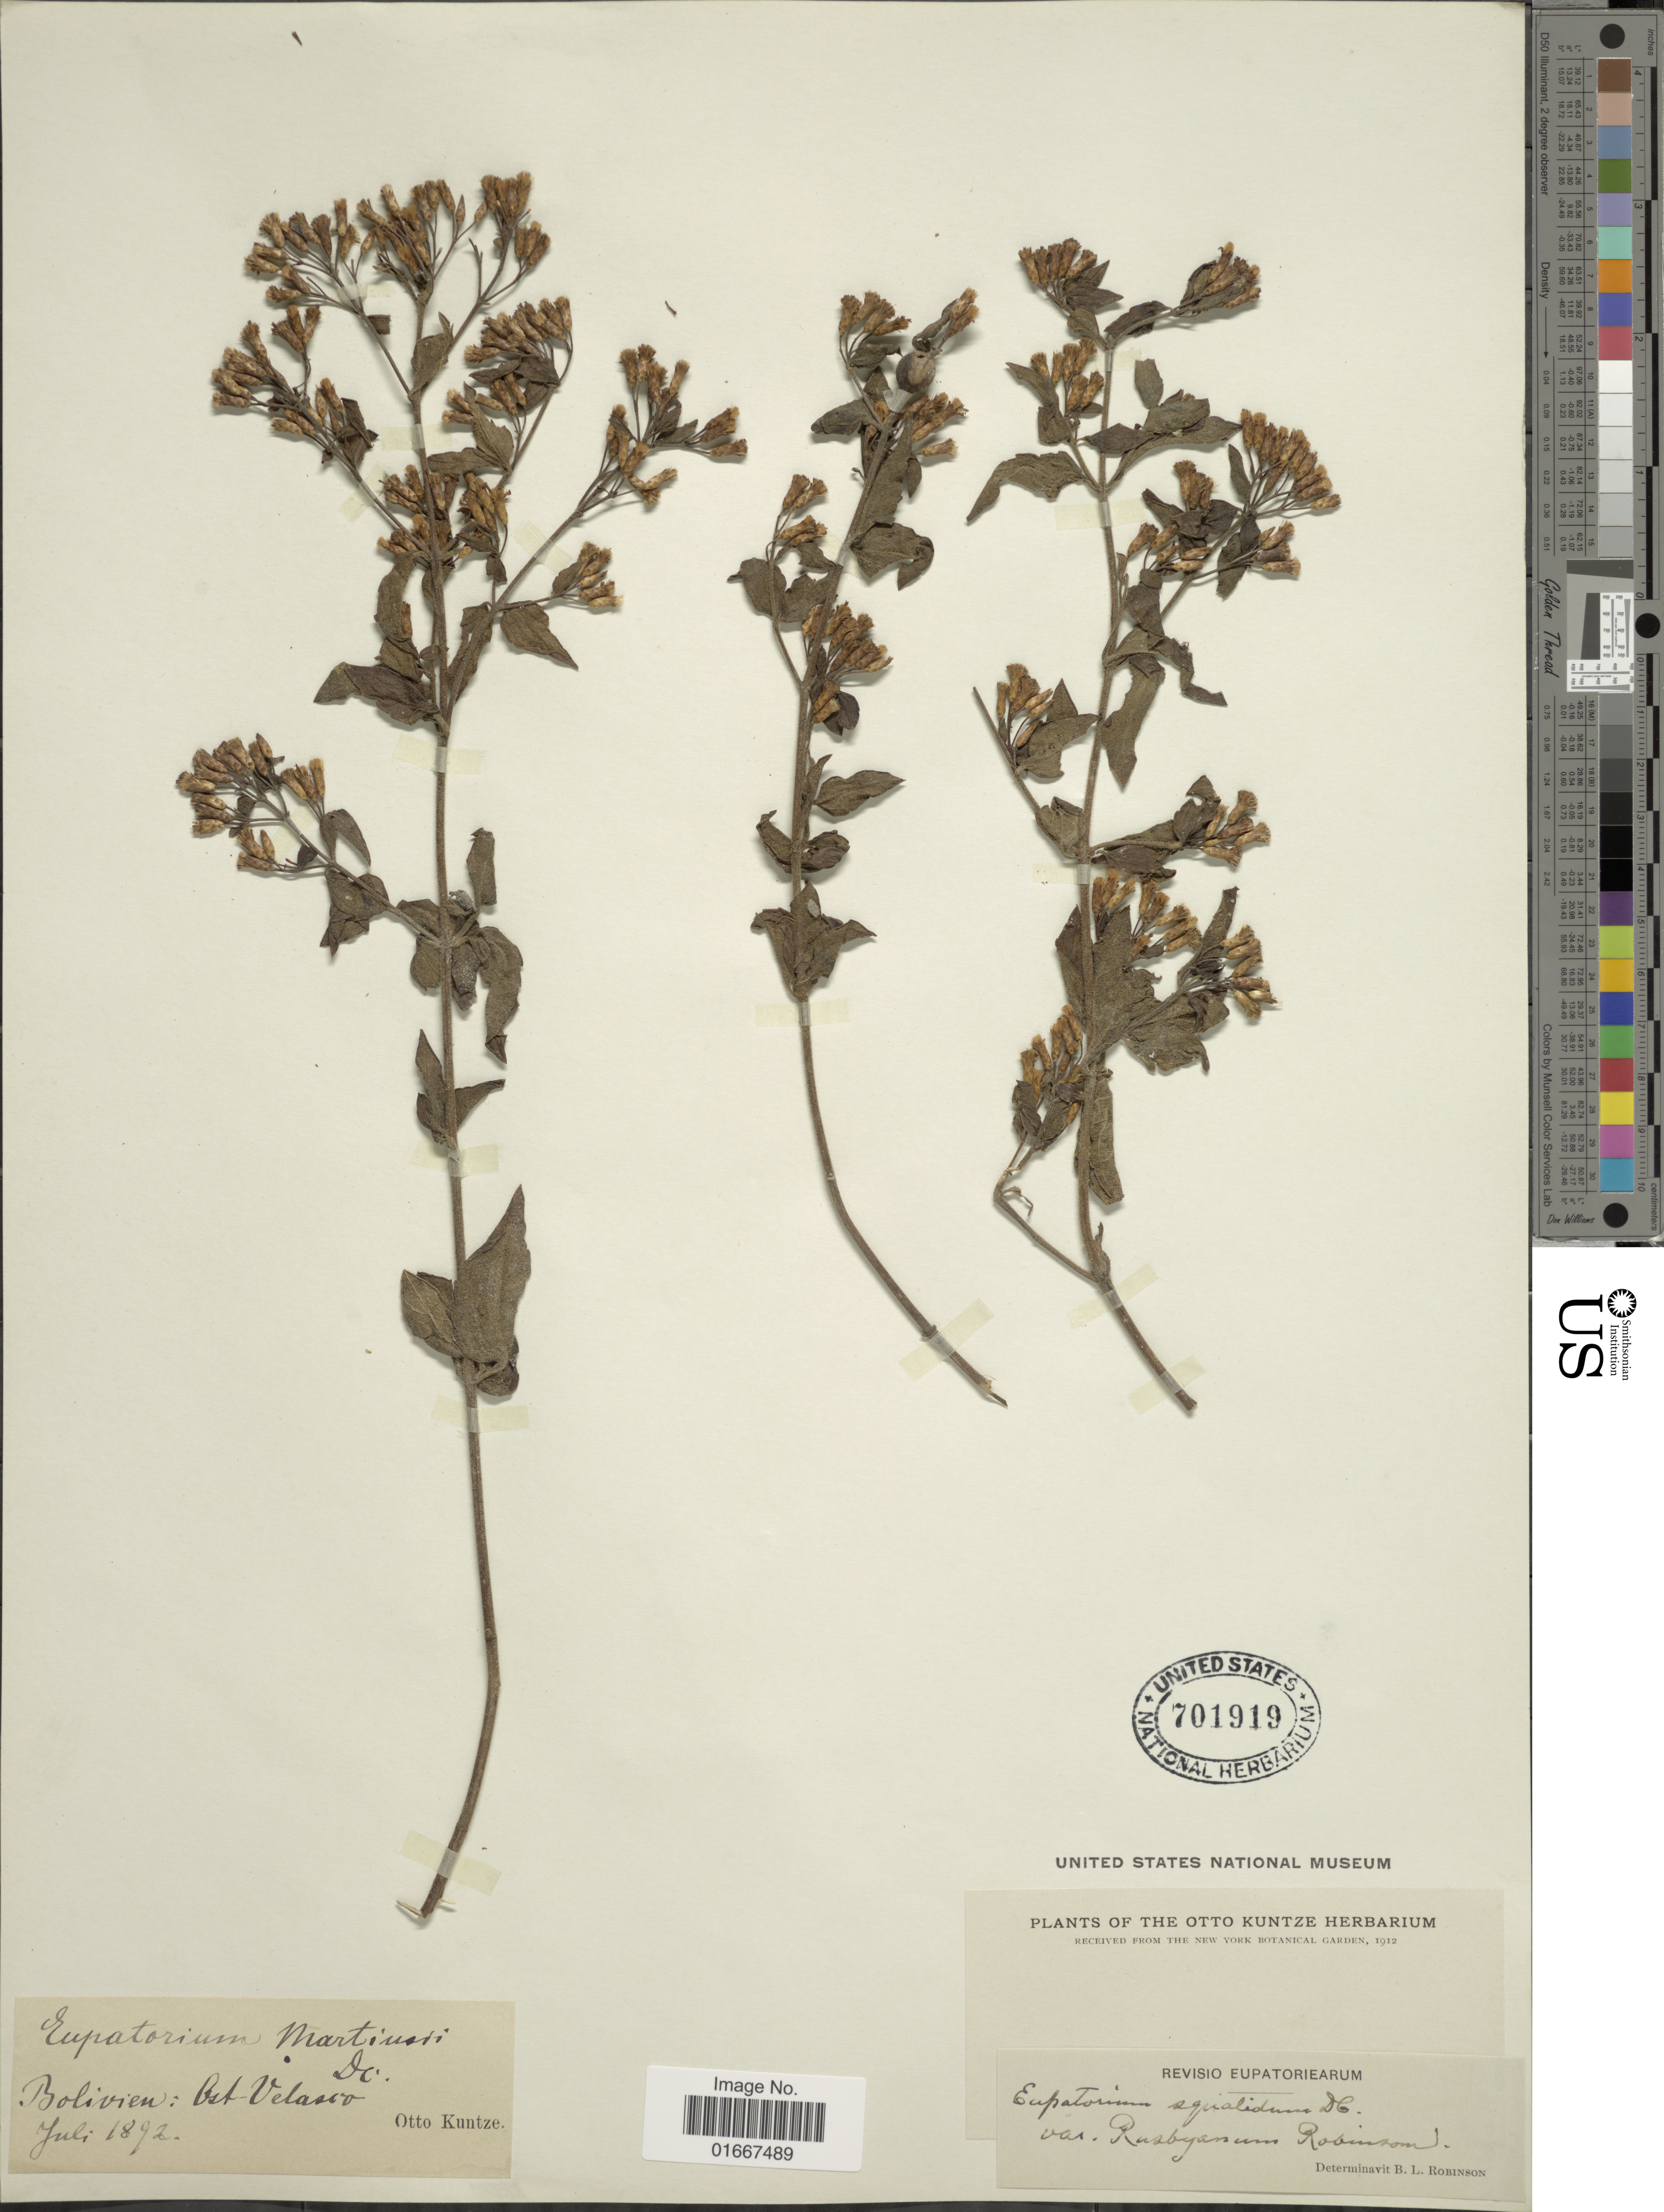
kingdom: Plantae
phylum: Tracheophyta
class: Magnoliopsida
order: Asterales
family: Asteraceae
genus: Chromolaena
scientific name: Chromolaena squalida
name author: (DC.) R.M. King & H. Rob.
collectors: C.E.O. Kuntze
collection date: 1892-07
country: Bolivia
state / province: Santa Cruz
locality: Ost Velasco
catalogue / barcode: US 701919